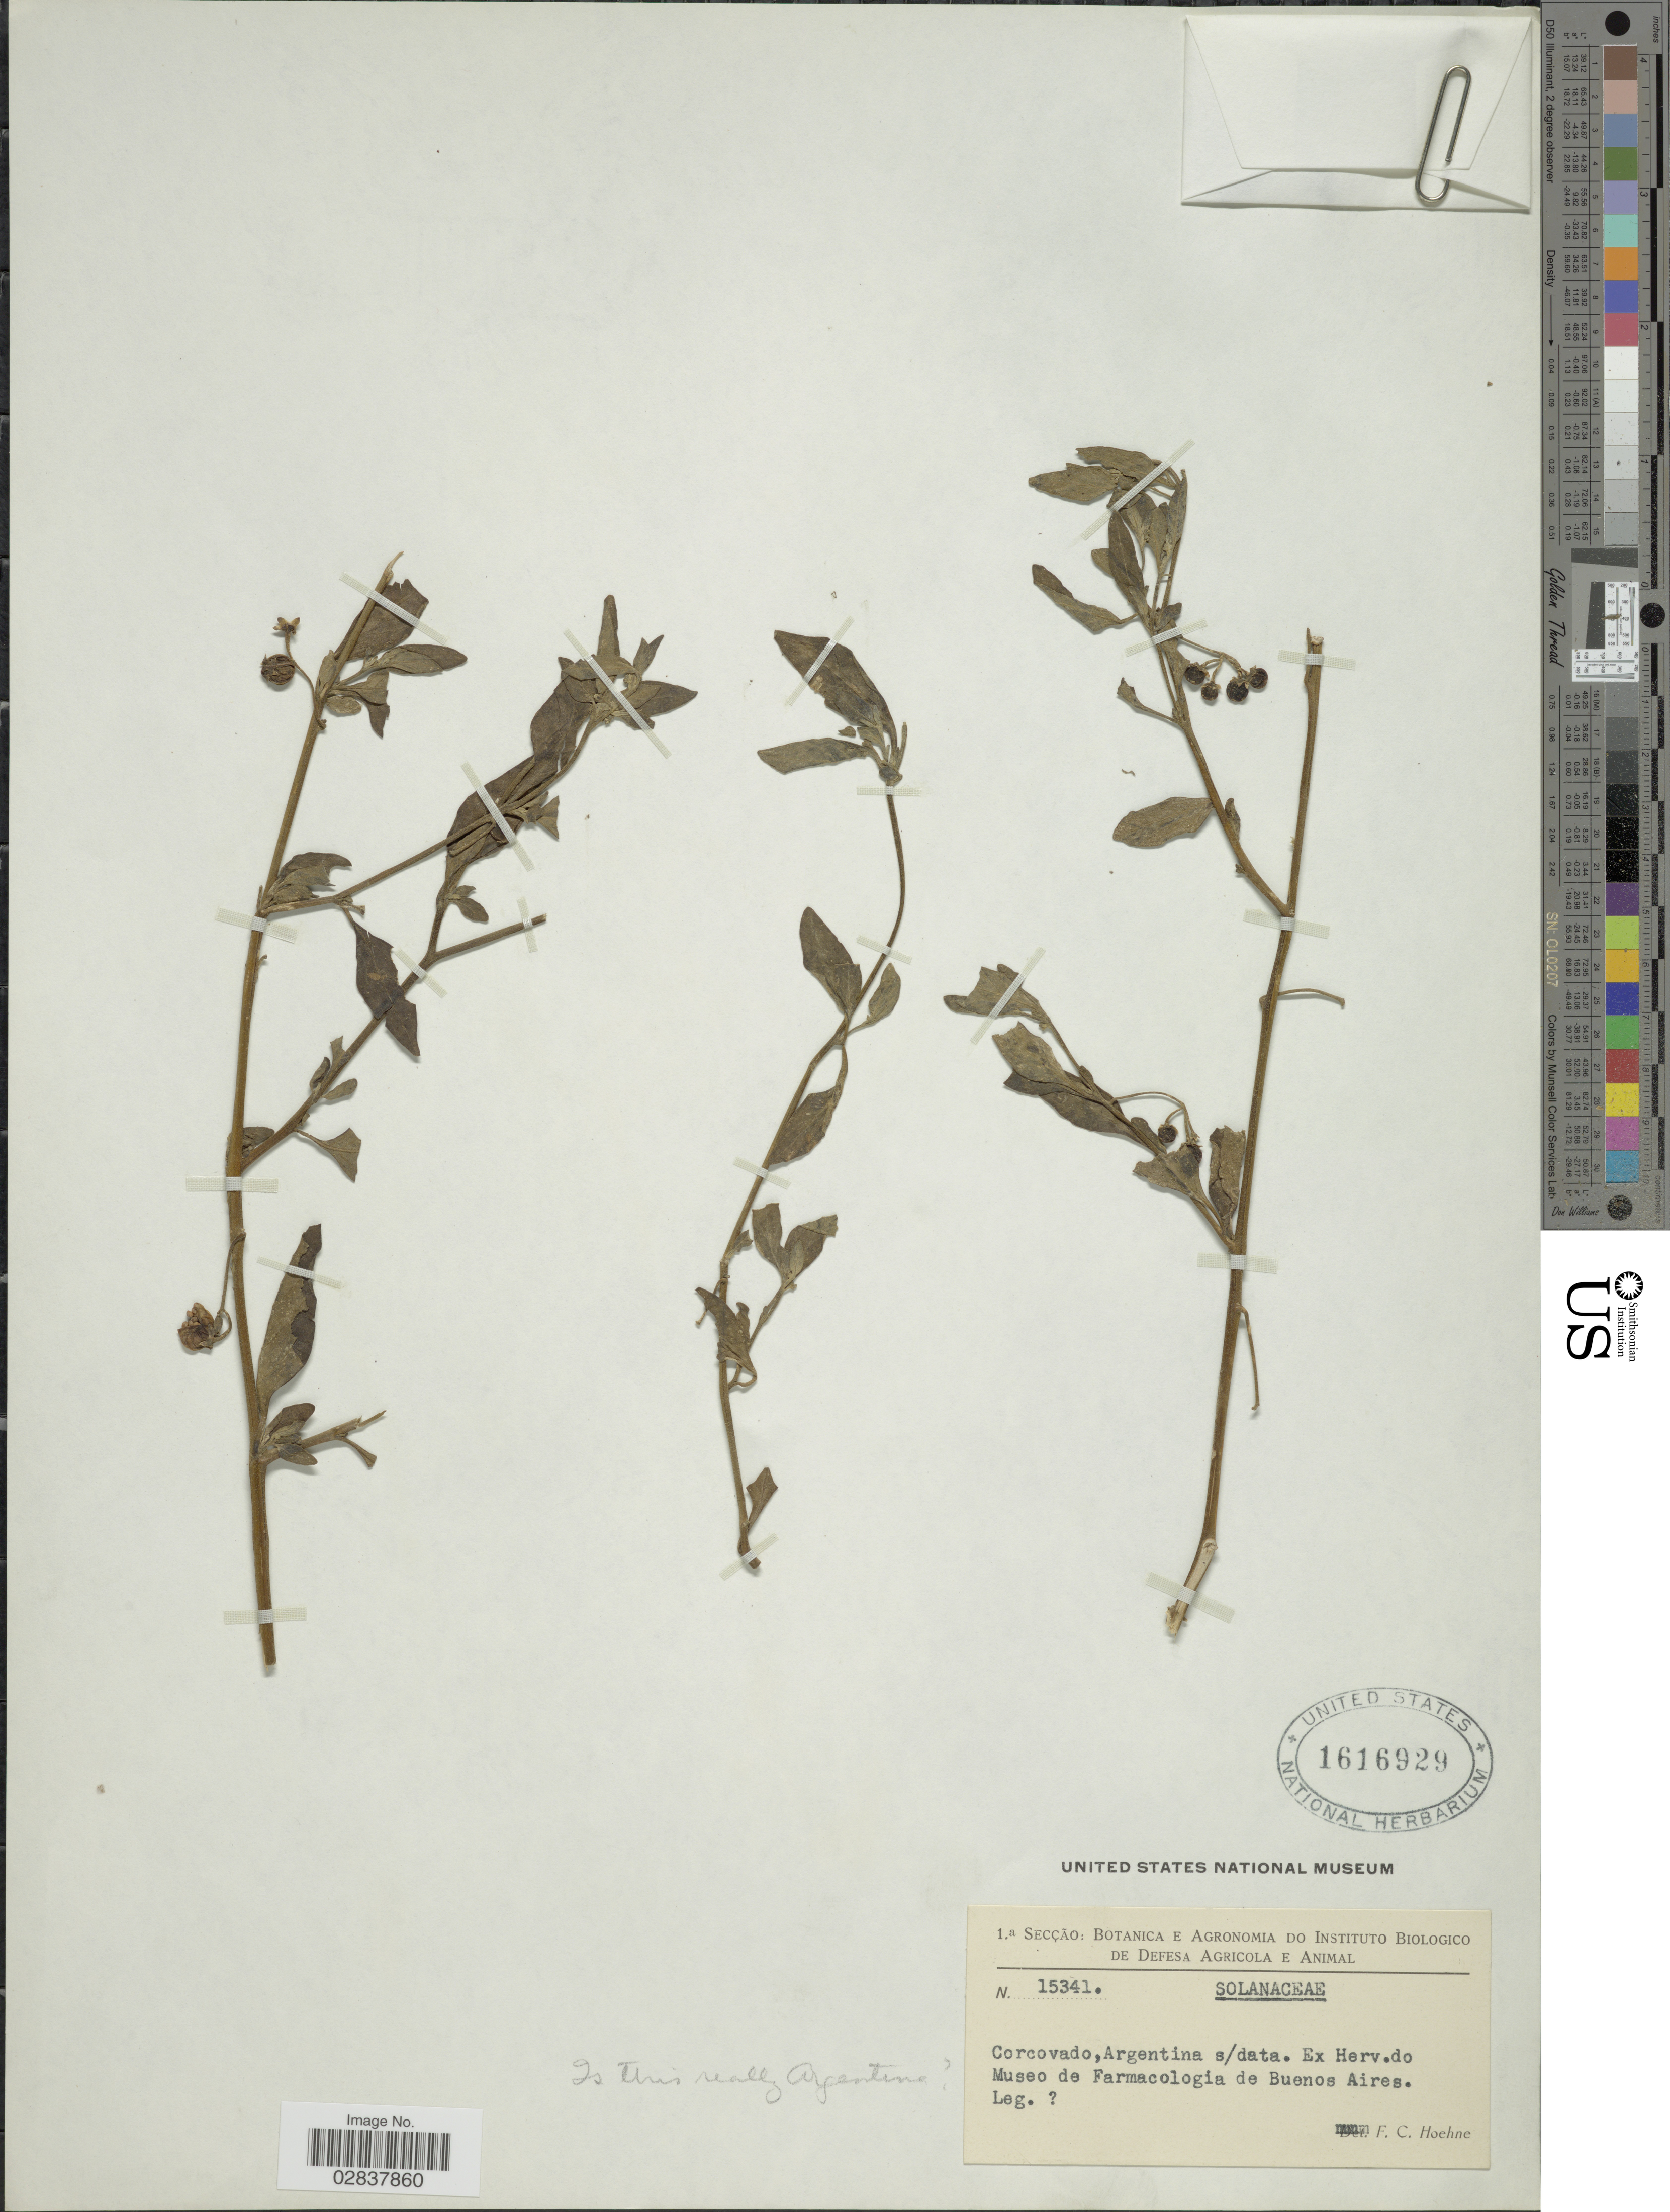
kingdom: Plantae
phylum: Tracheophyta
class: Magnoliopsida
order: Solanales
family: Solanaceae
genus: Solanum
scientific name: Solanum sublobatum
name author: Roem. & Schult.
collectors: F. C. Hoehne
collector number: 15341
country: Argentina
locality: Corcovado.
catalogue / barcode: US 1616929